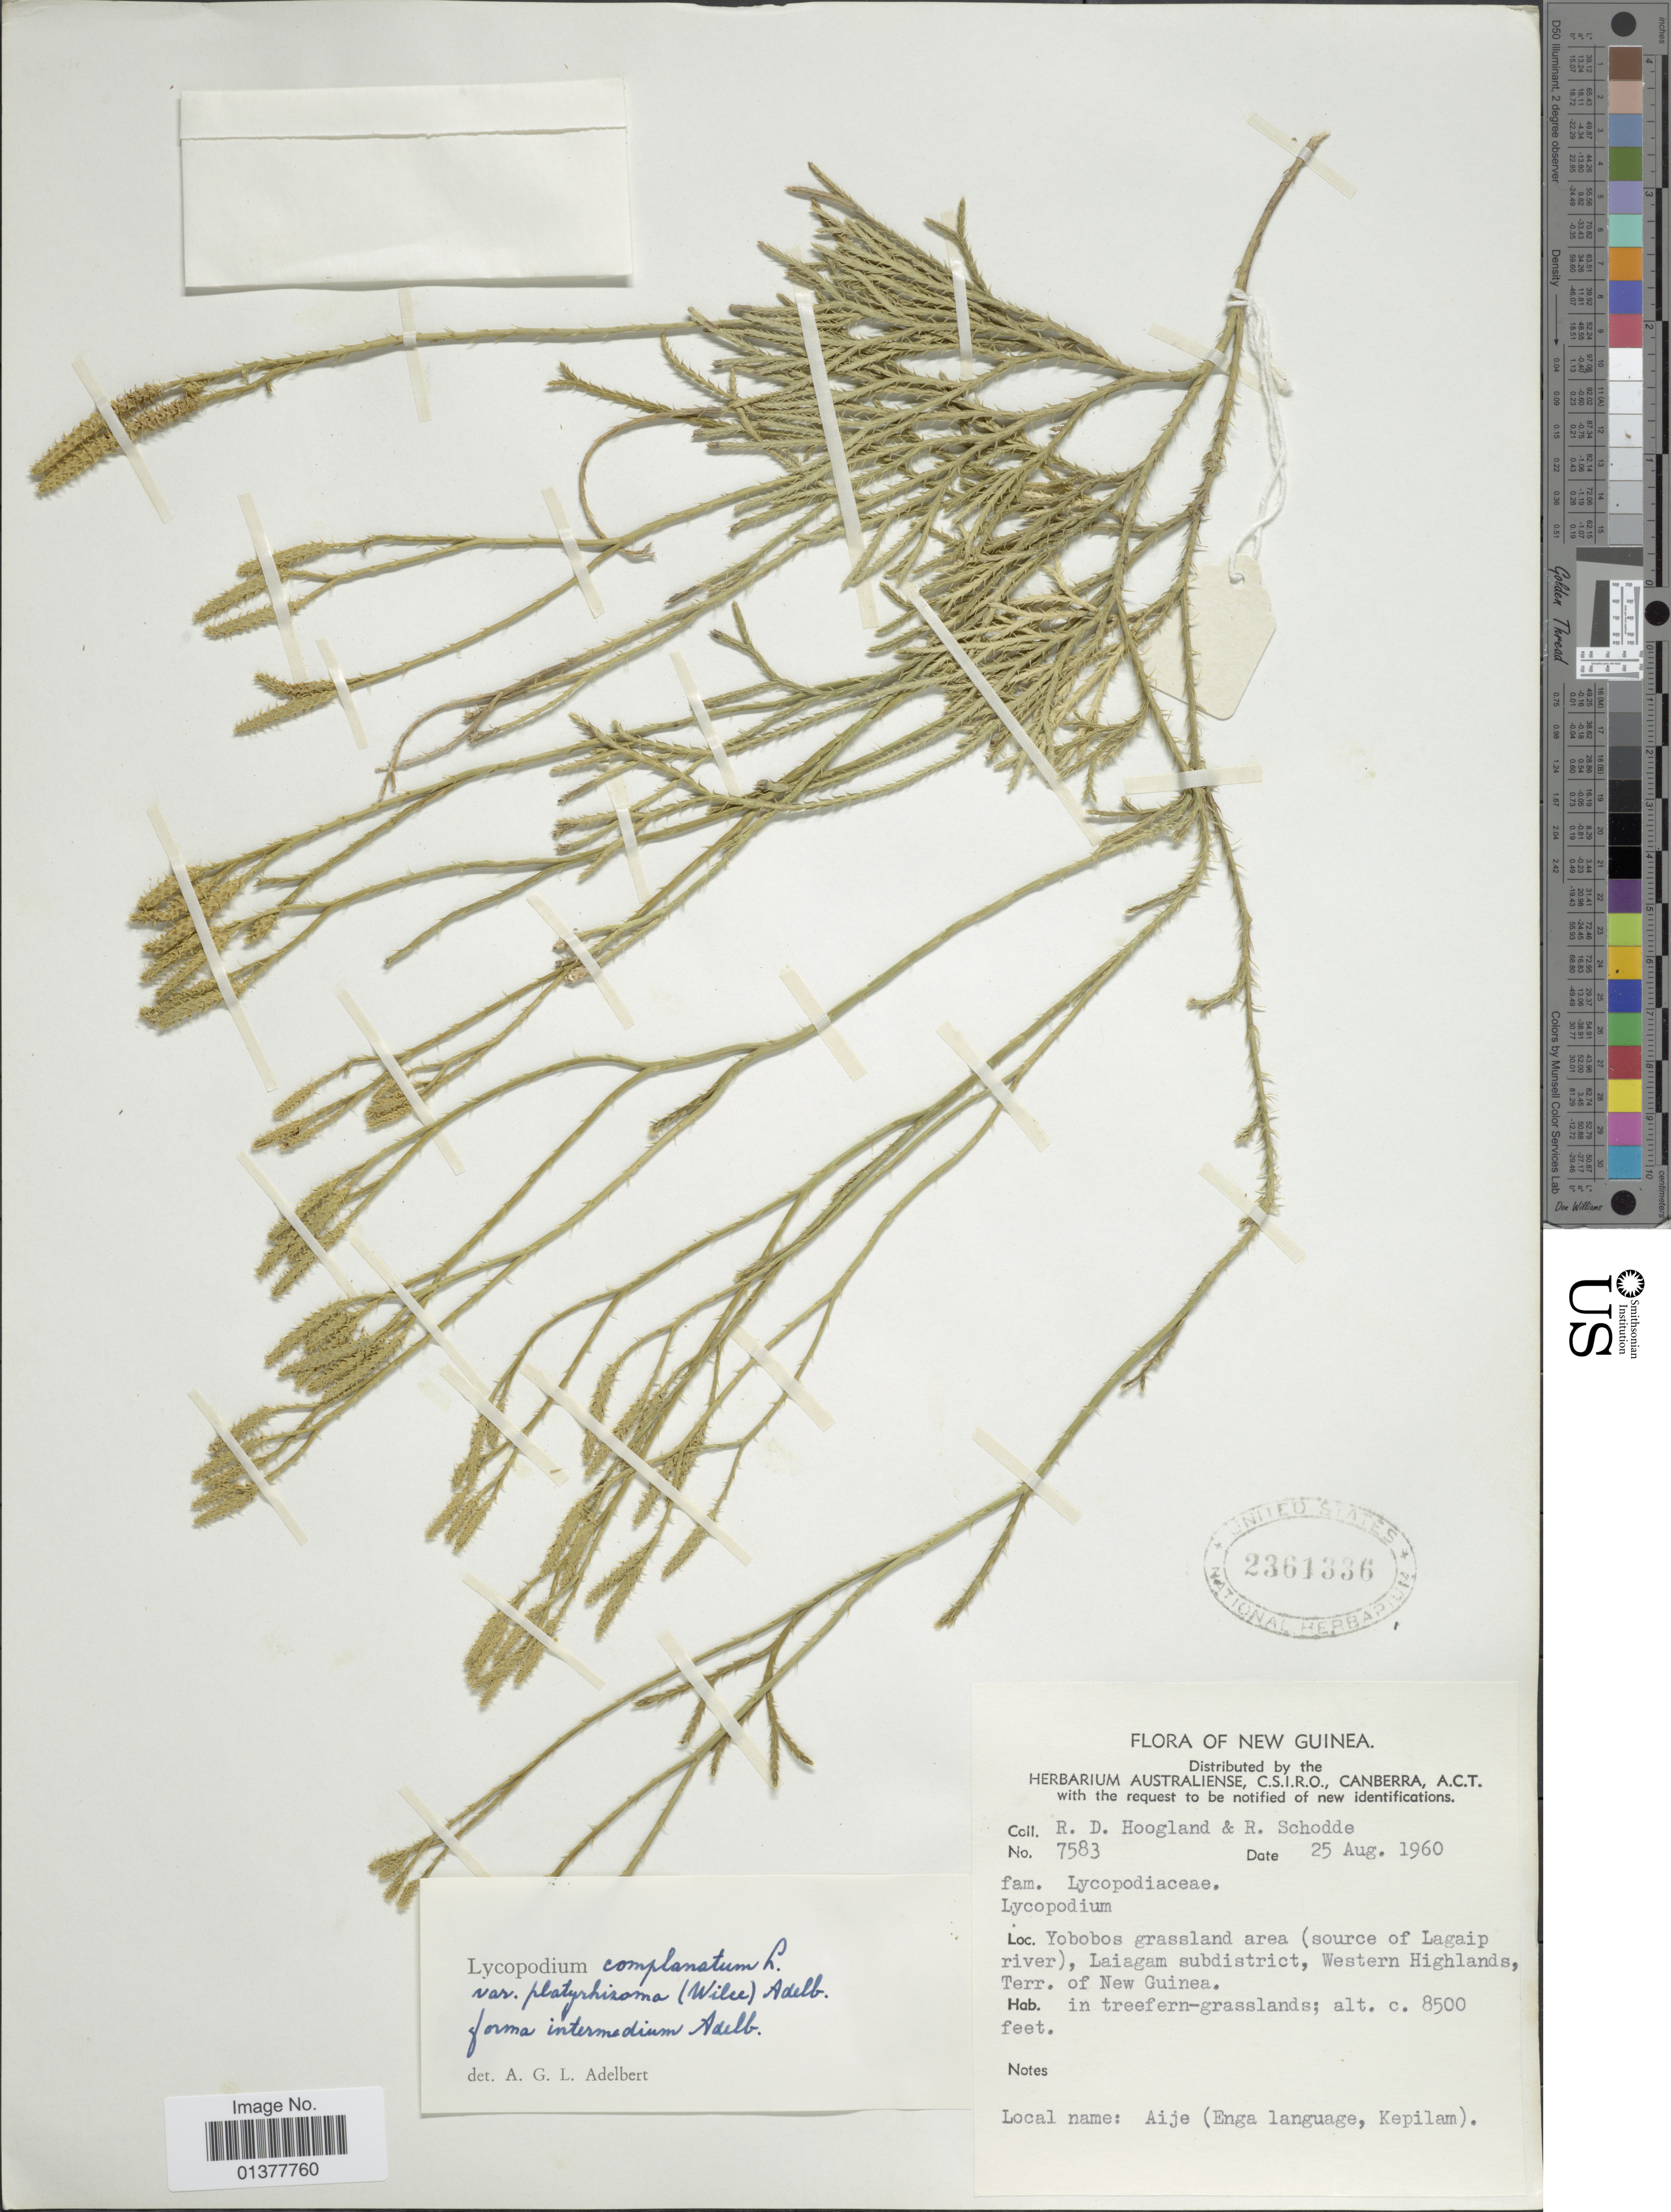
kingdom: Plantae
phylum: Tracheophyta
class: Lycopodiopsida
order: Lycopodiales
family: Lycopodiaceae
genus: Diphasiastrum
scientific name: Diphasiastrum complanatum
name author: (L.) Holub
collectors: R. D. Hoogland & R. Schodde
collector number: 7583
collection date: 1960-08-25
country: Papua New Guinea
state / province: Western Highlands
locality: Yobobos grassland area(source of Lagaip river), Laiagam subdistrict, Western Highlands, Terr. of New Guinea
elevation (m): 2591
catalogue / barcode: US 2361336